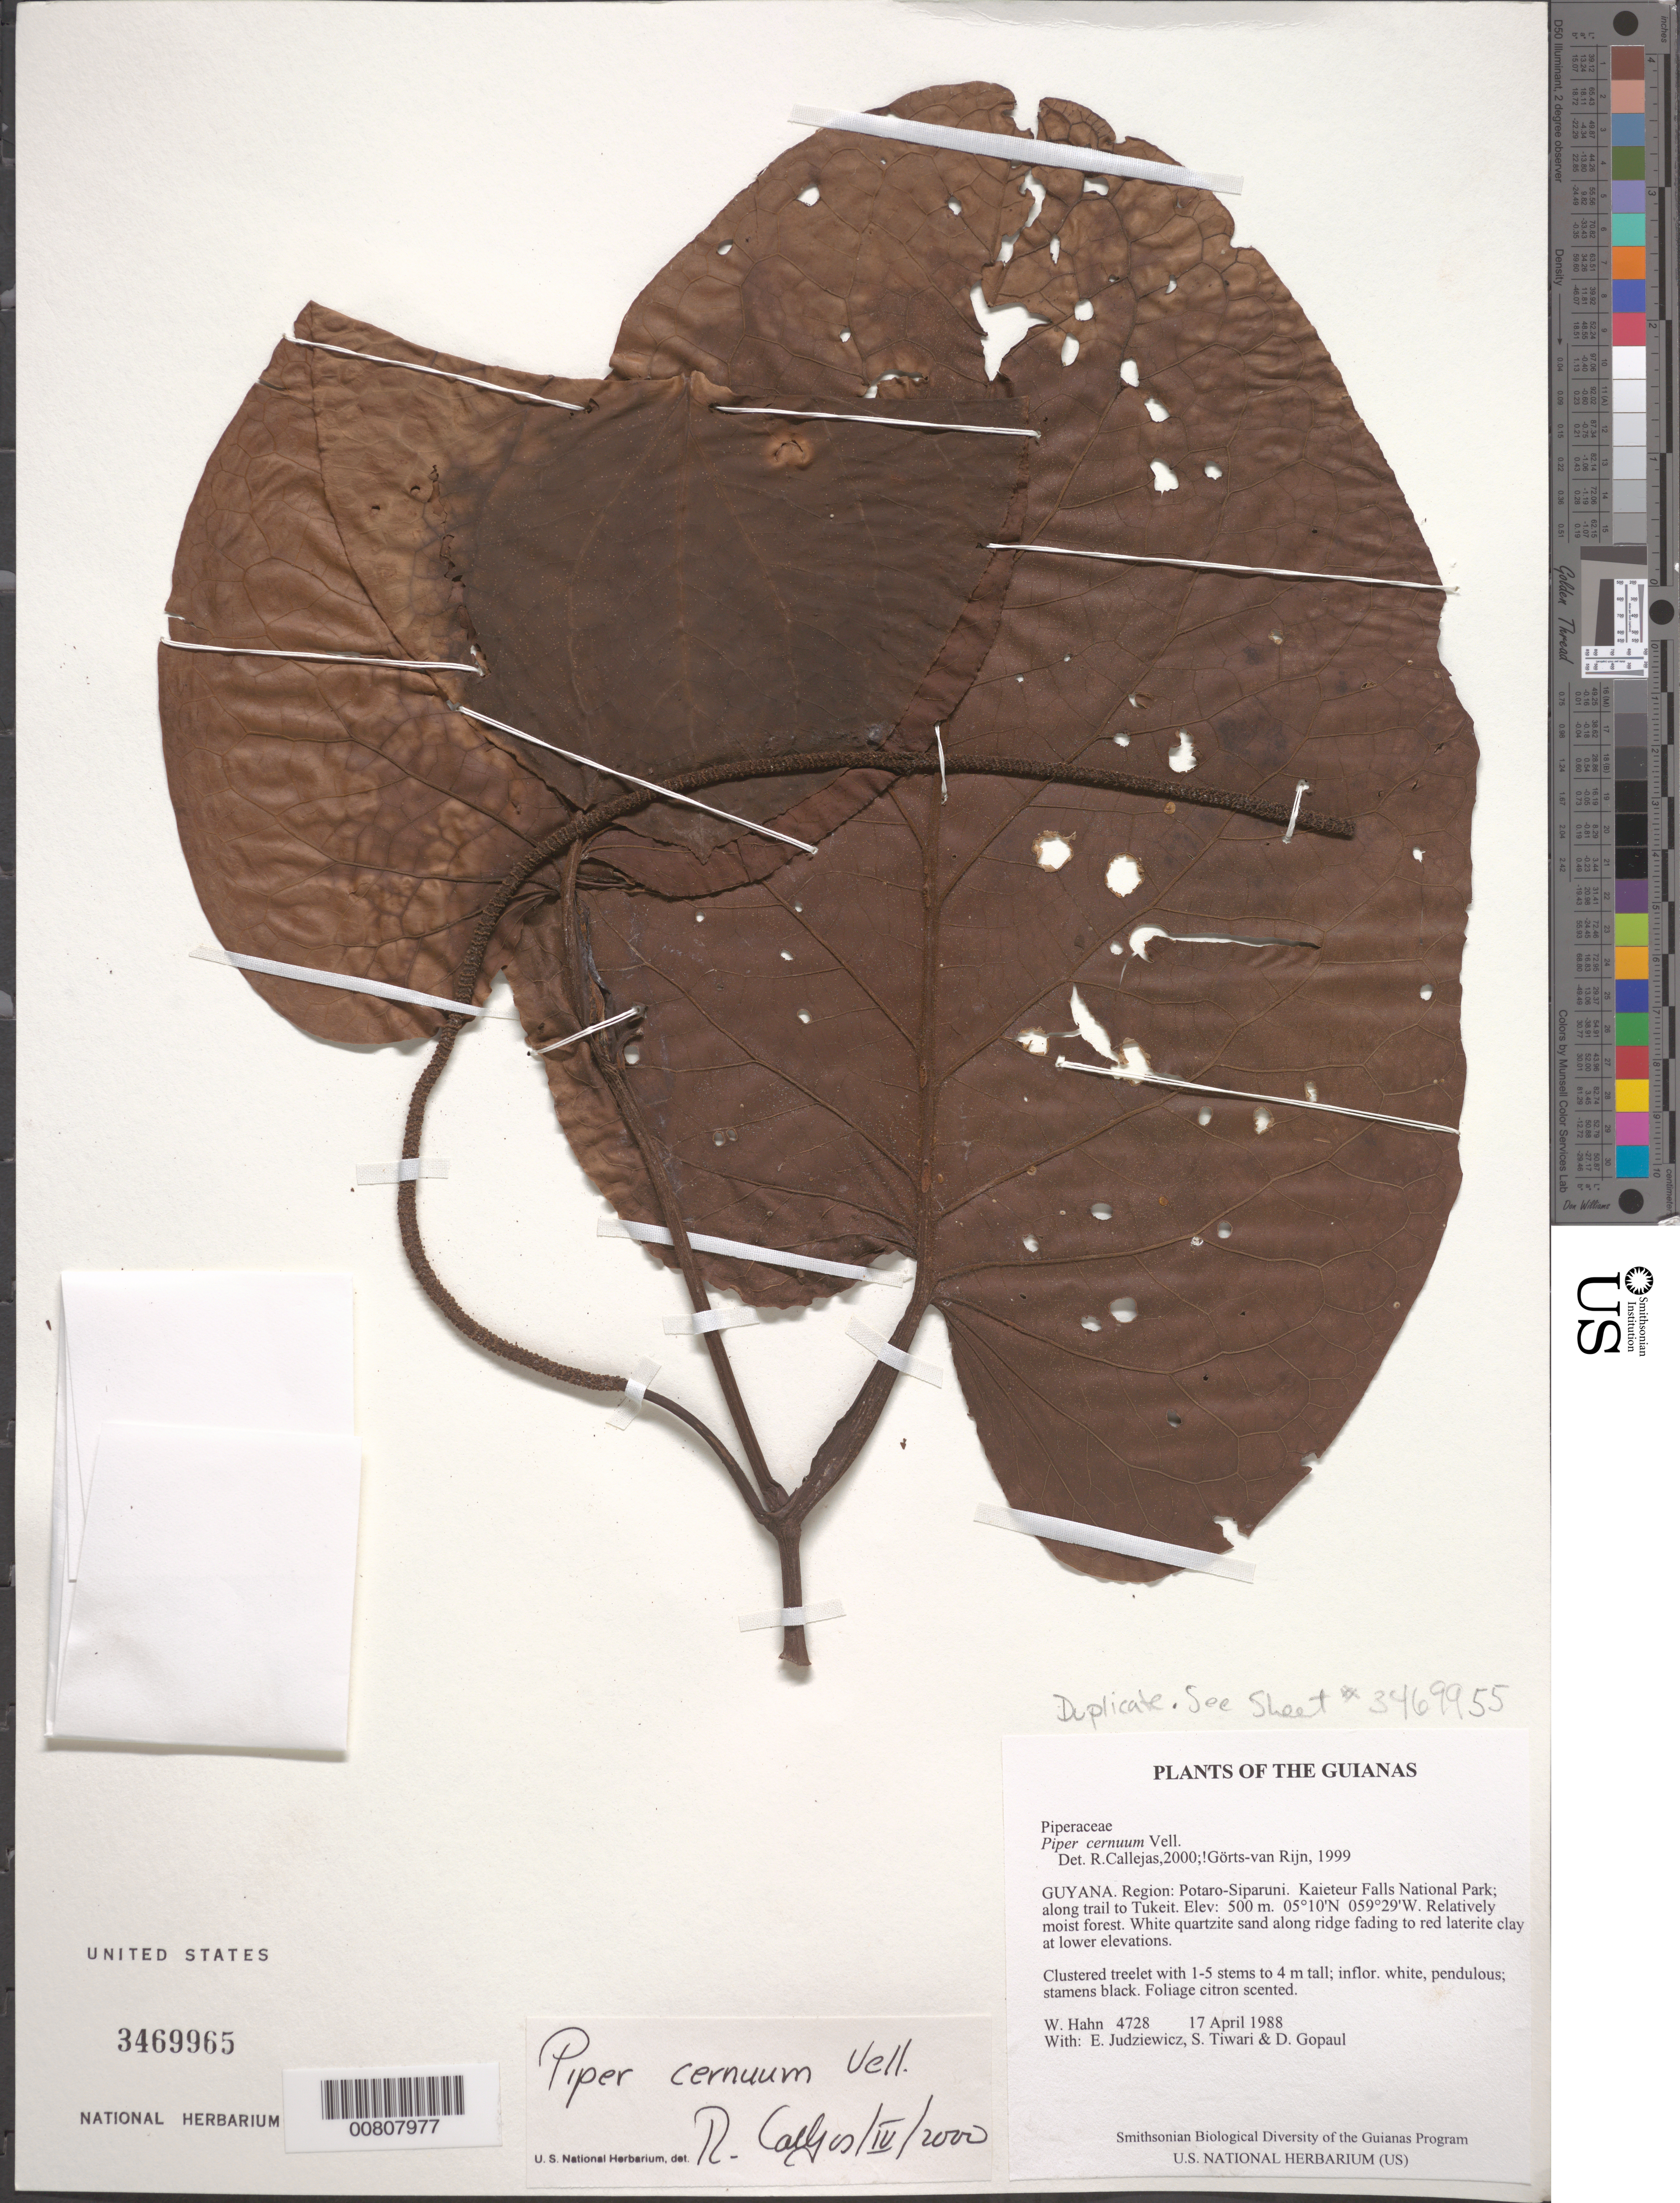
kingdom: Plantae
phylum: Tracheophyta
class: Magnoliopsida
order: Piperales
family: Piperaceae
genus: Piper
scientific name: Piper cernuum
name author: Vell.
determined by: Görts-van Rijn, A. R. A.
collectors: W. Hahn, E. J. Judziewicz, S. Tiwari & D. Gopaul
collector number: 4728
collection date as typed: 17 April 1988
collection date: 1988-04-17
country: Guyana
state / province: Potaro-Siparuni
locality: Kaieteur Falls National Park; along trail to Tukeit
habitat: Relatively moist forest. White quartzite sand along ridge fading to red laterite clay at lower elevations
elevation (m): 500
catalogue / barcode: US 3469965